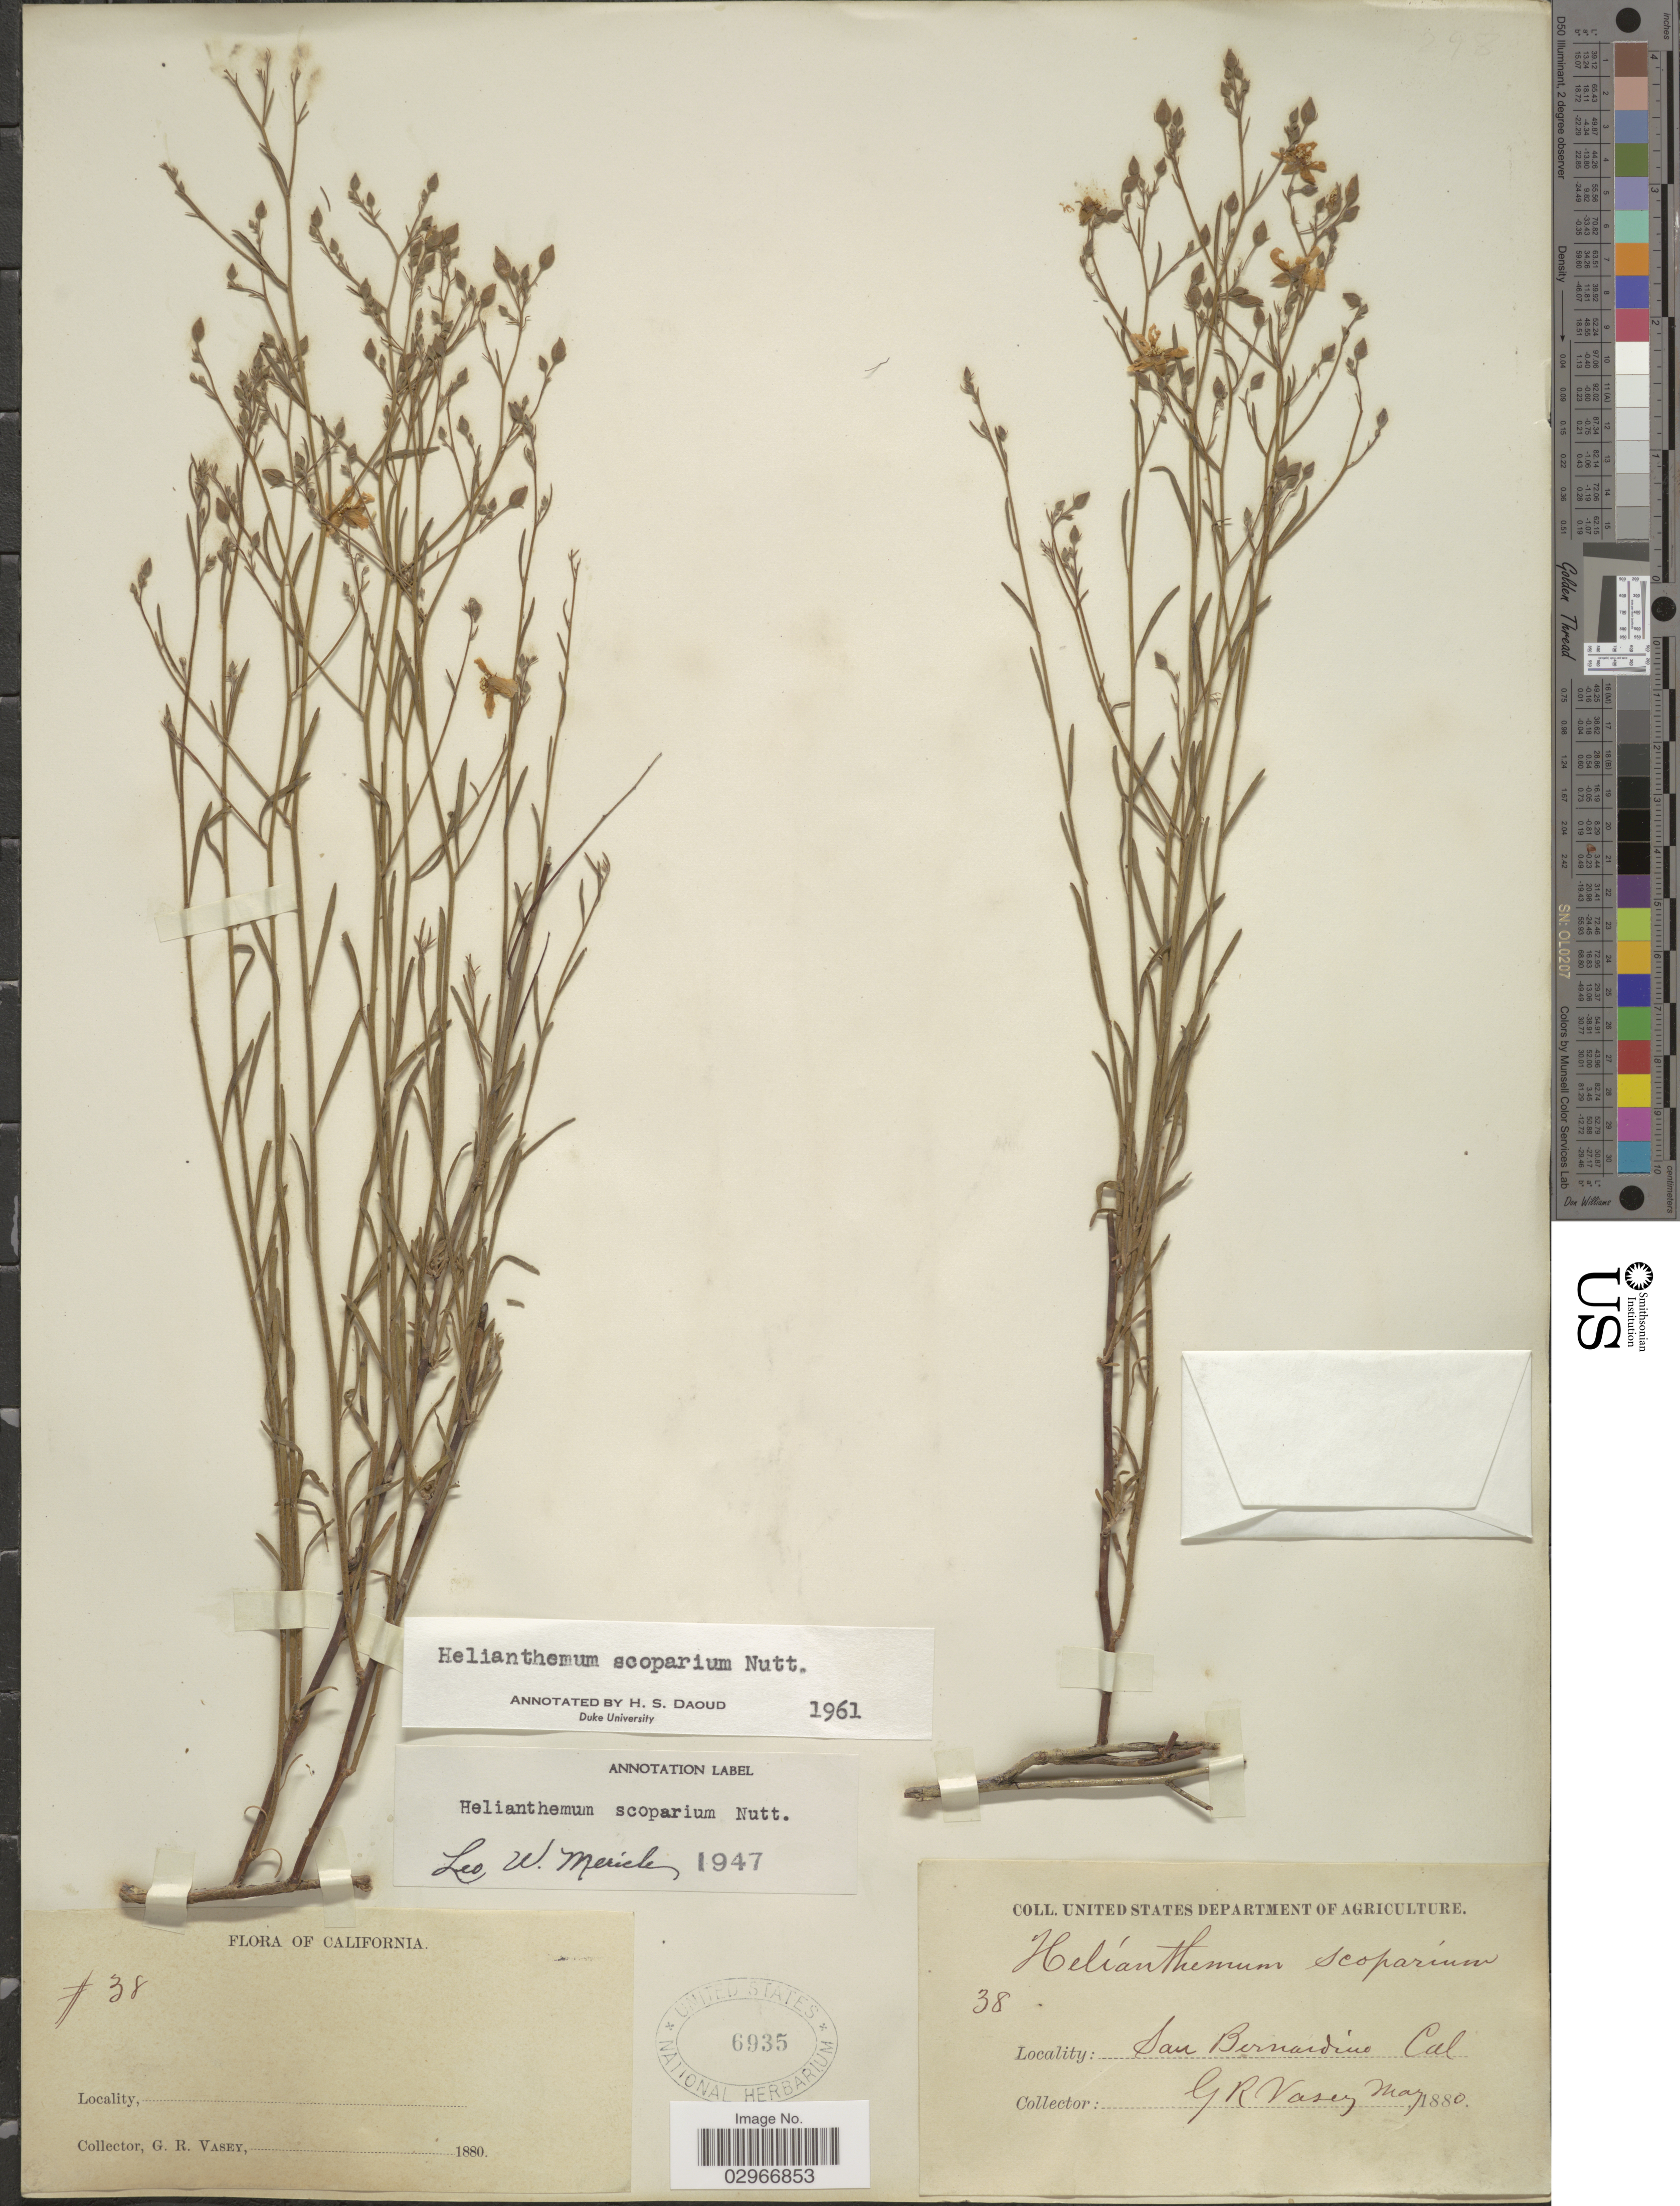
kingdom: Plantae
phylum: Tracheophyta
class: Magnoliopsida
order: Malvales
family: Cistaceae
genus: Helianthemum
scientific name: Helianthemum suffrutescens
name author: B. Schreiber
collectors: G. R. Vasey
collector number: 38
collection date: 1880-05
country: United States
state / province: California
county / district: San Bernardino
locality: San Bernardino.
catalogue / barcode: US 6935